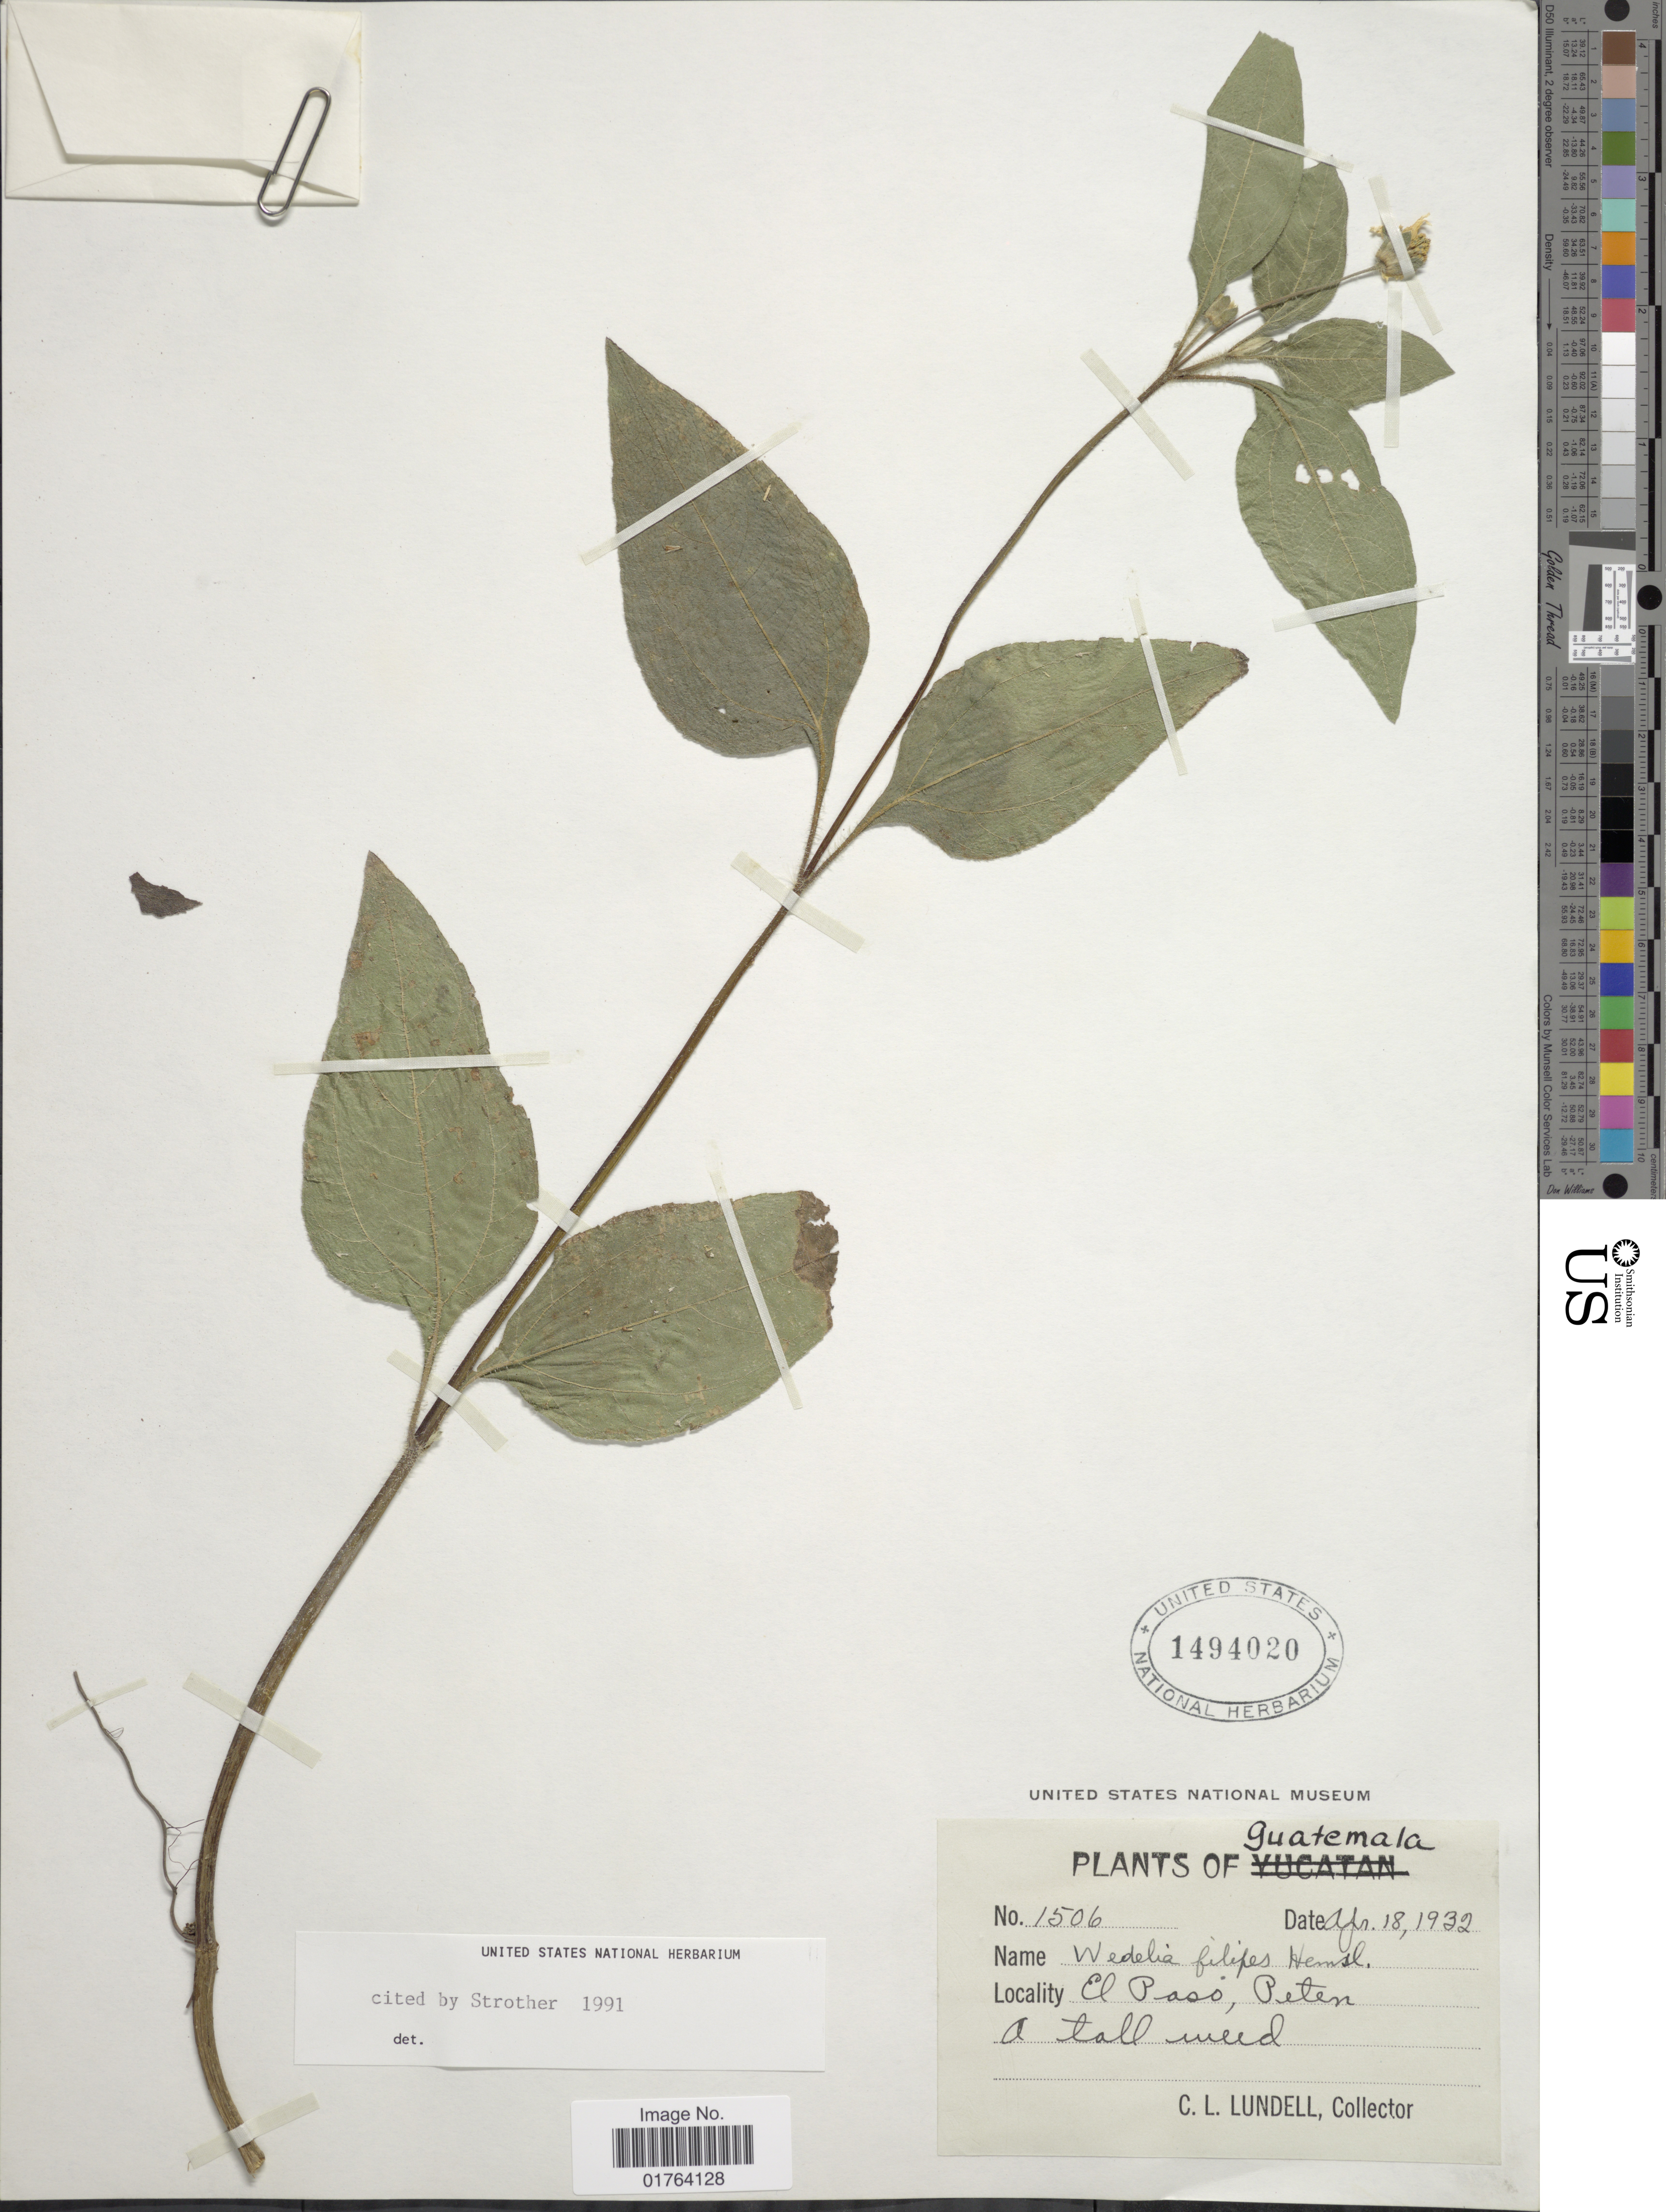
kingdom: Plantae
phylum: Tracheophyta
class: Magnoliopsida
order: Asterales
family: Asteraceae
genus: Wedelia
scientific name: Wedelia filipes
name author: Hemsl.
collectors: C. L. Lundell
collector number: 1506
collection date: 1932-04-18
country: Guatemala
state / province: El Petén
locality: El Paso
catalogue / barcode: US 1494020